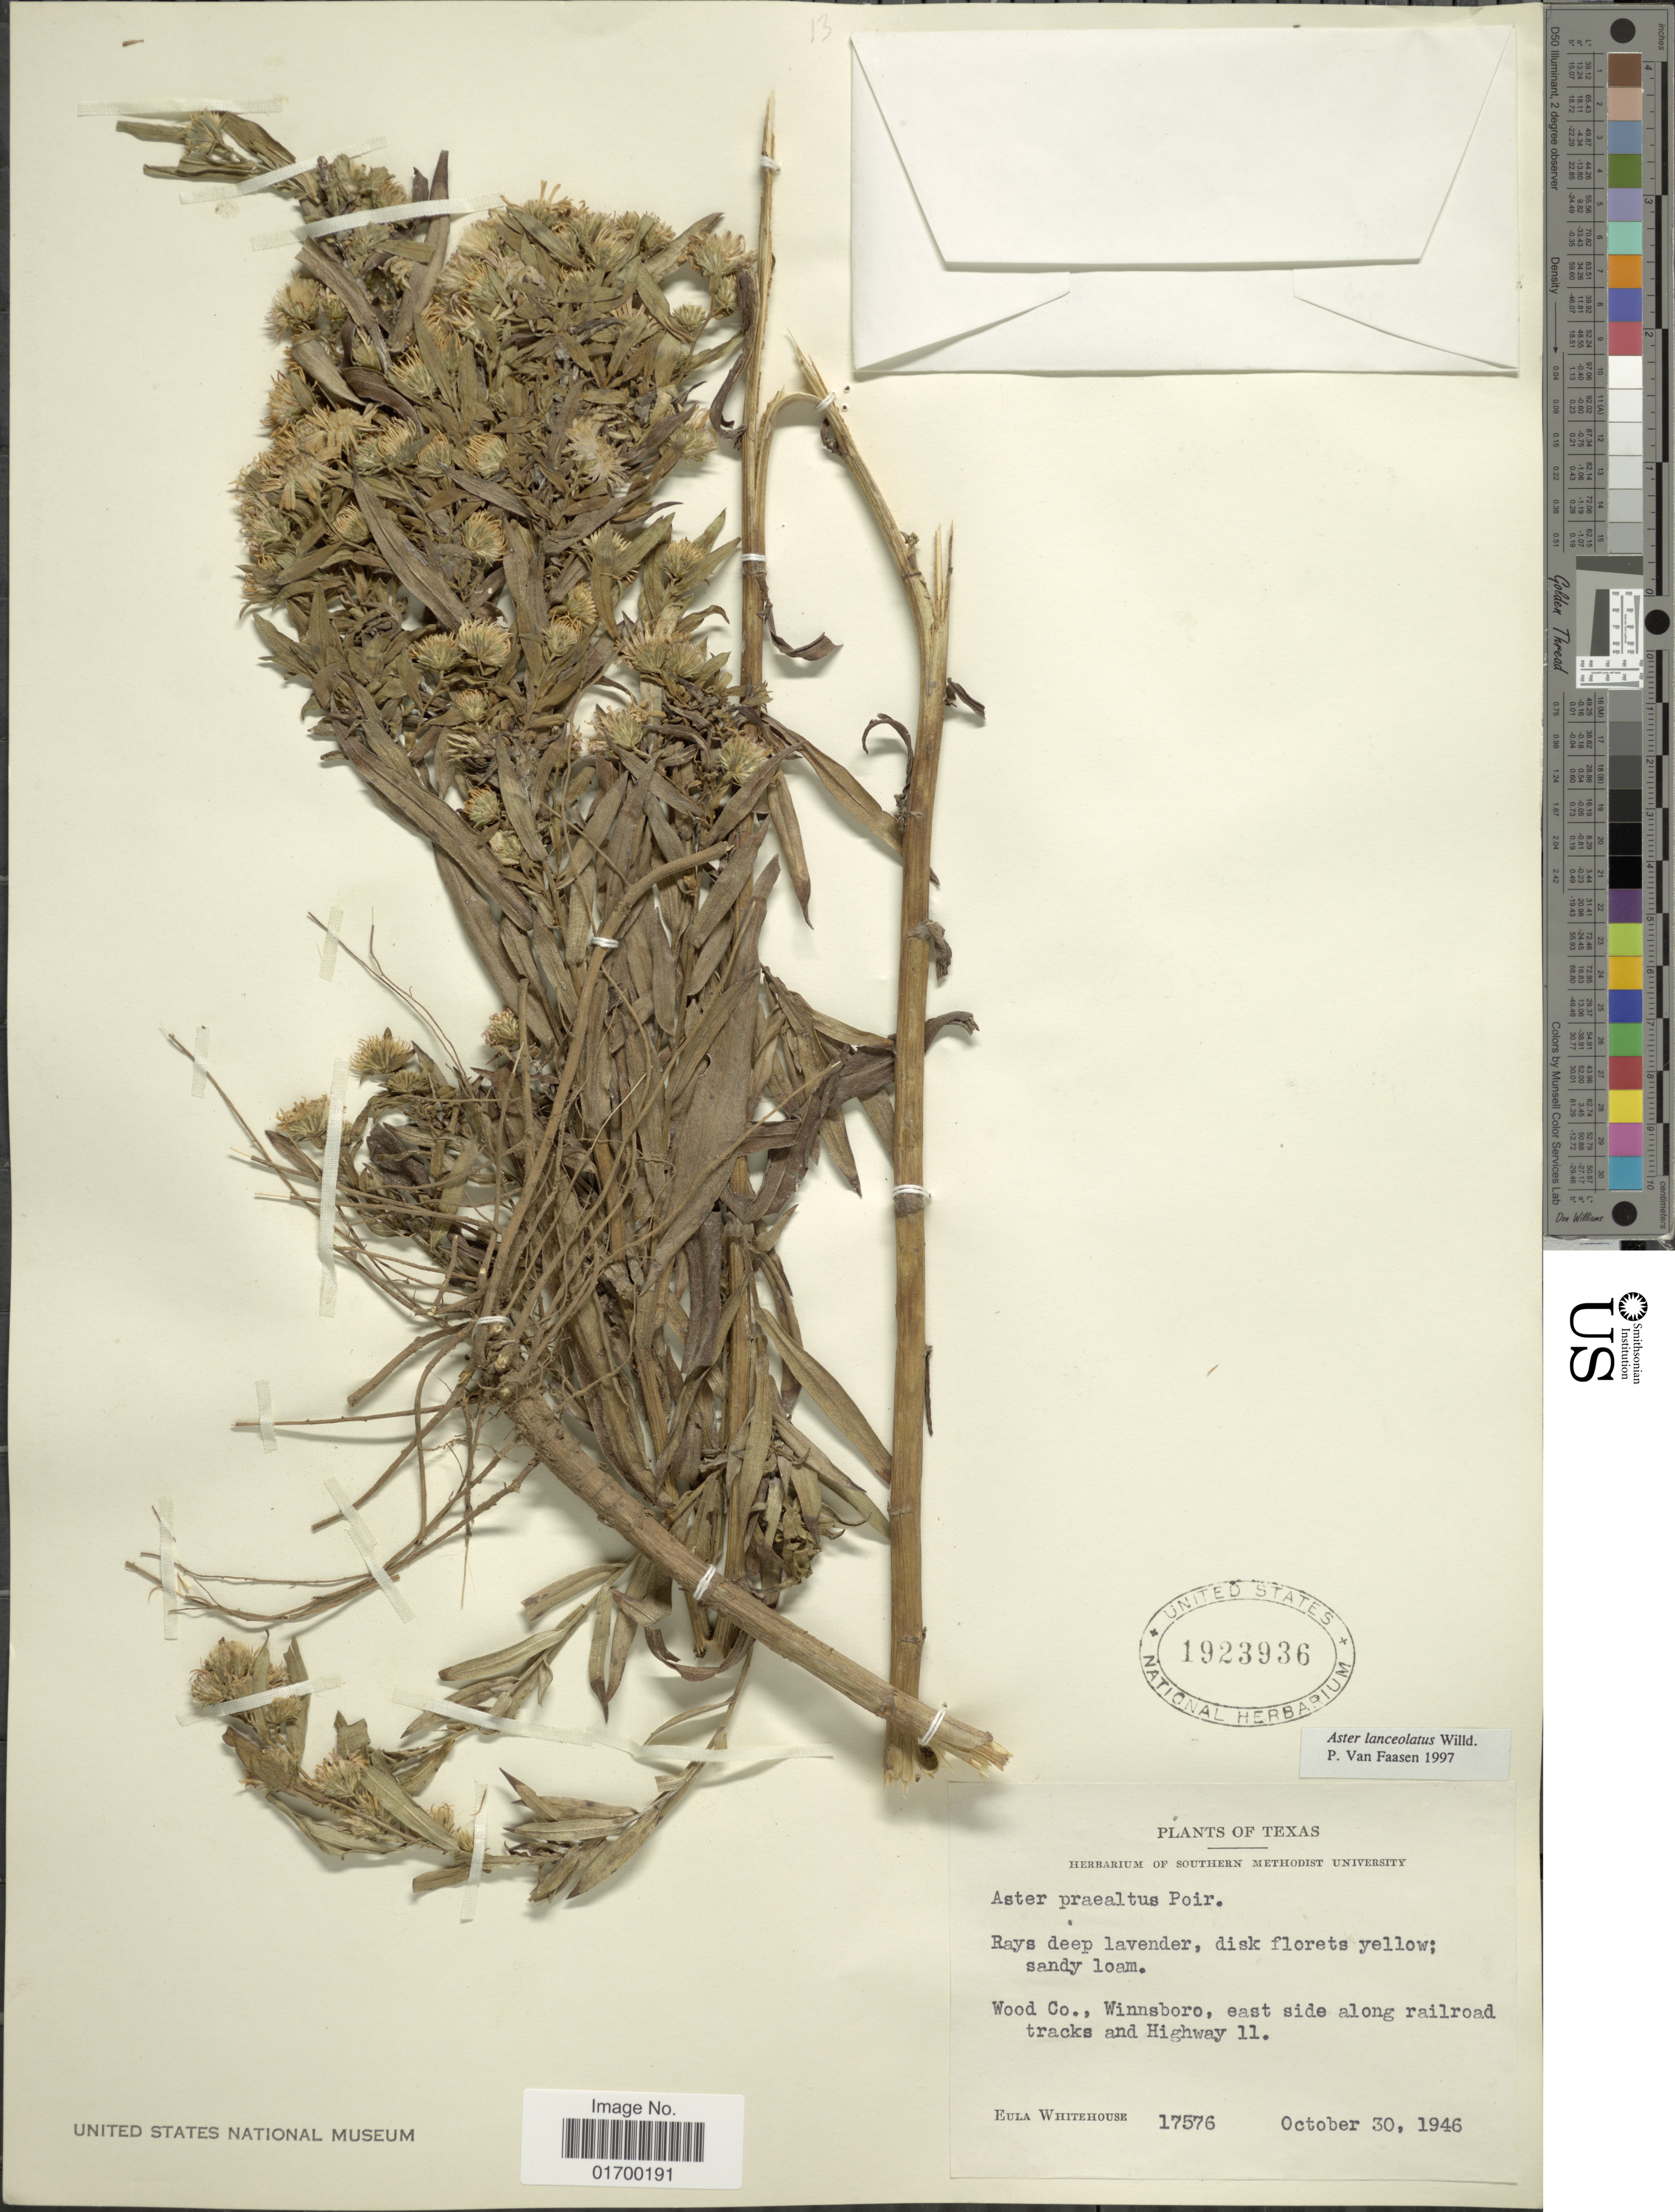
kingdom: Plantae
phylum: Tracheophyta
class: Magnoliopsida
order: Asterales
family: Asteraceae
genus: Symphyotrichum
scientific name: Symphyotrichum lanceolatum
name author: (Willd.) G.L. Nesom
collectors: E. Whitehouse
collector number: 17576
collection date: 1946-10-30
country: United States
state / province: Texas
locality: Wood Co., Winnsboro, east side along railroad tracks and Highway 11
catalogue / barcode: US 1923936